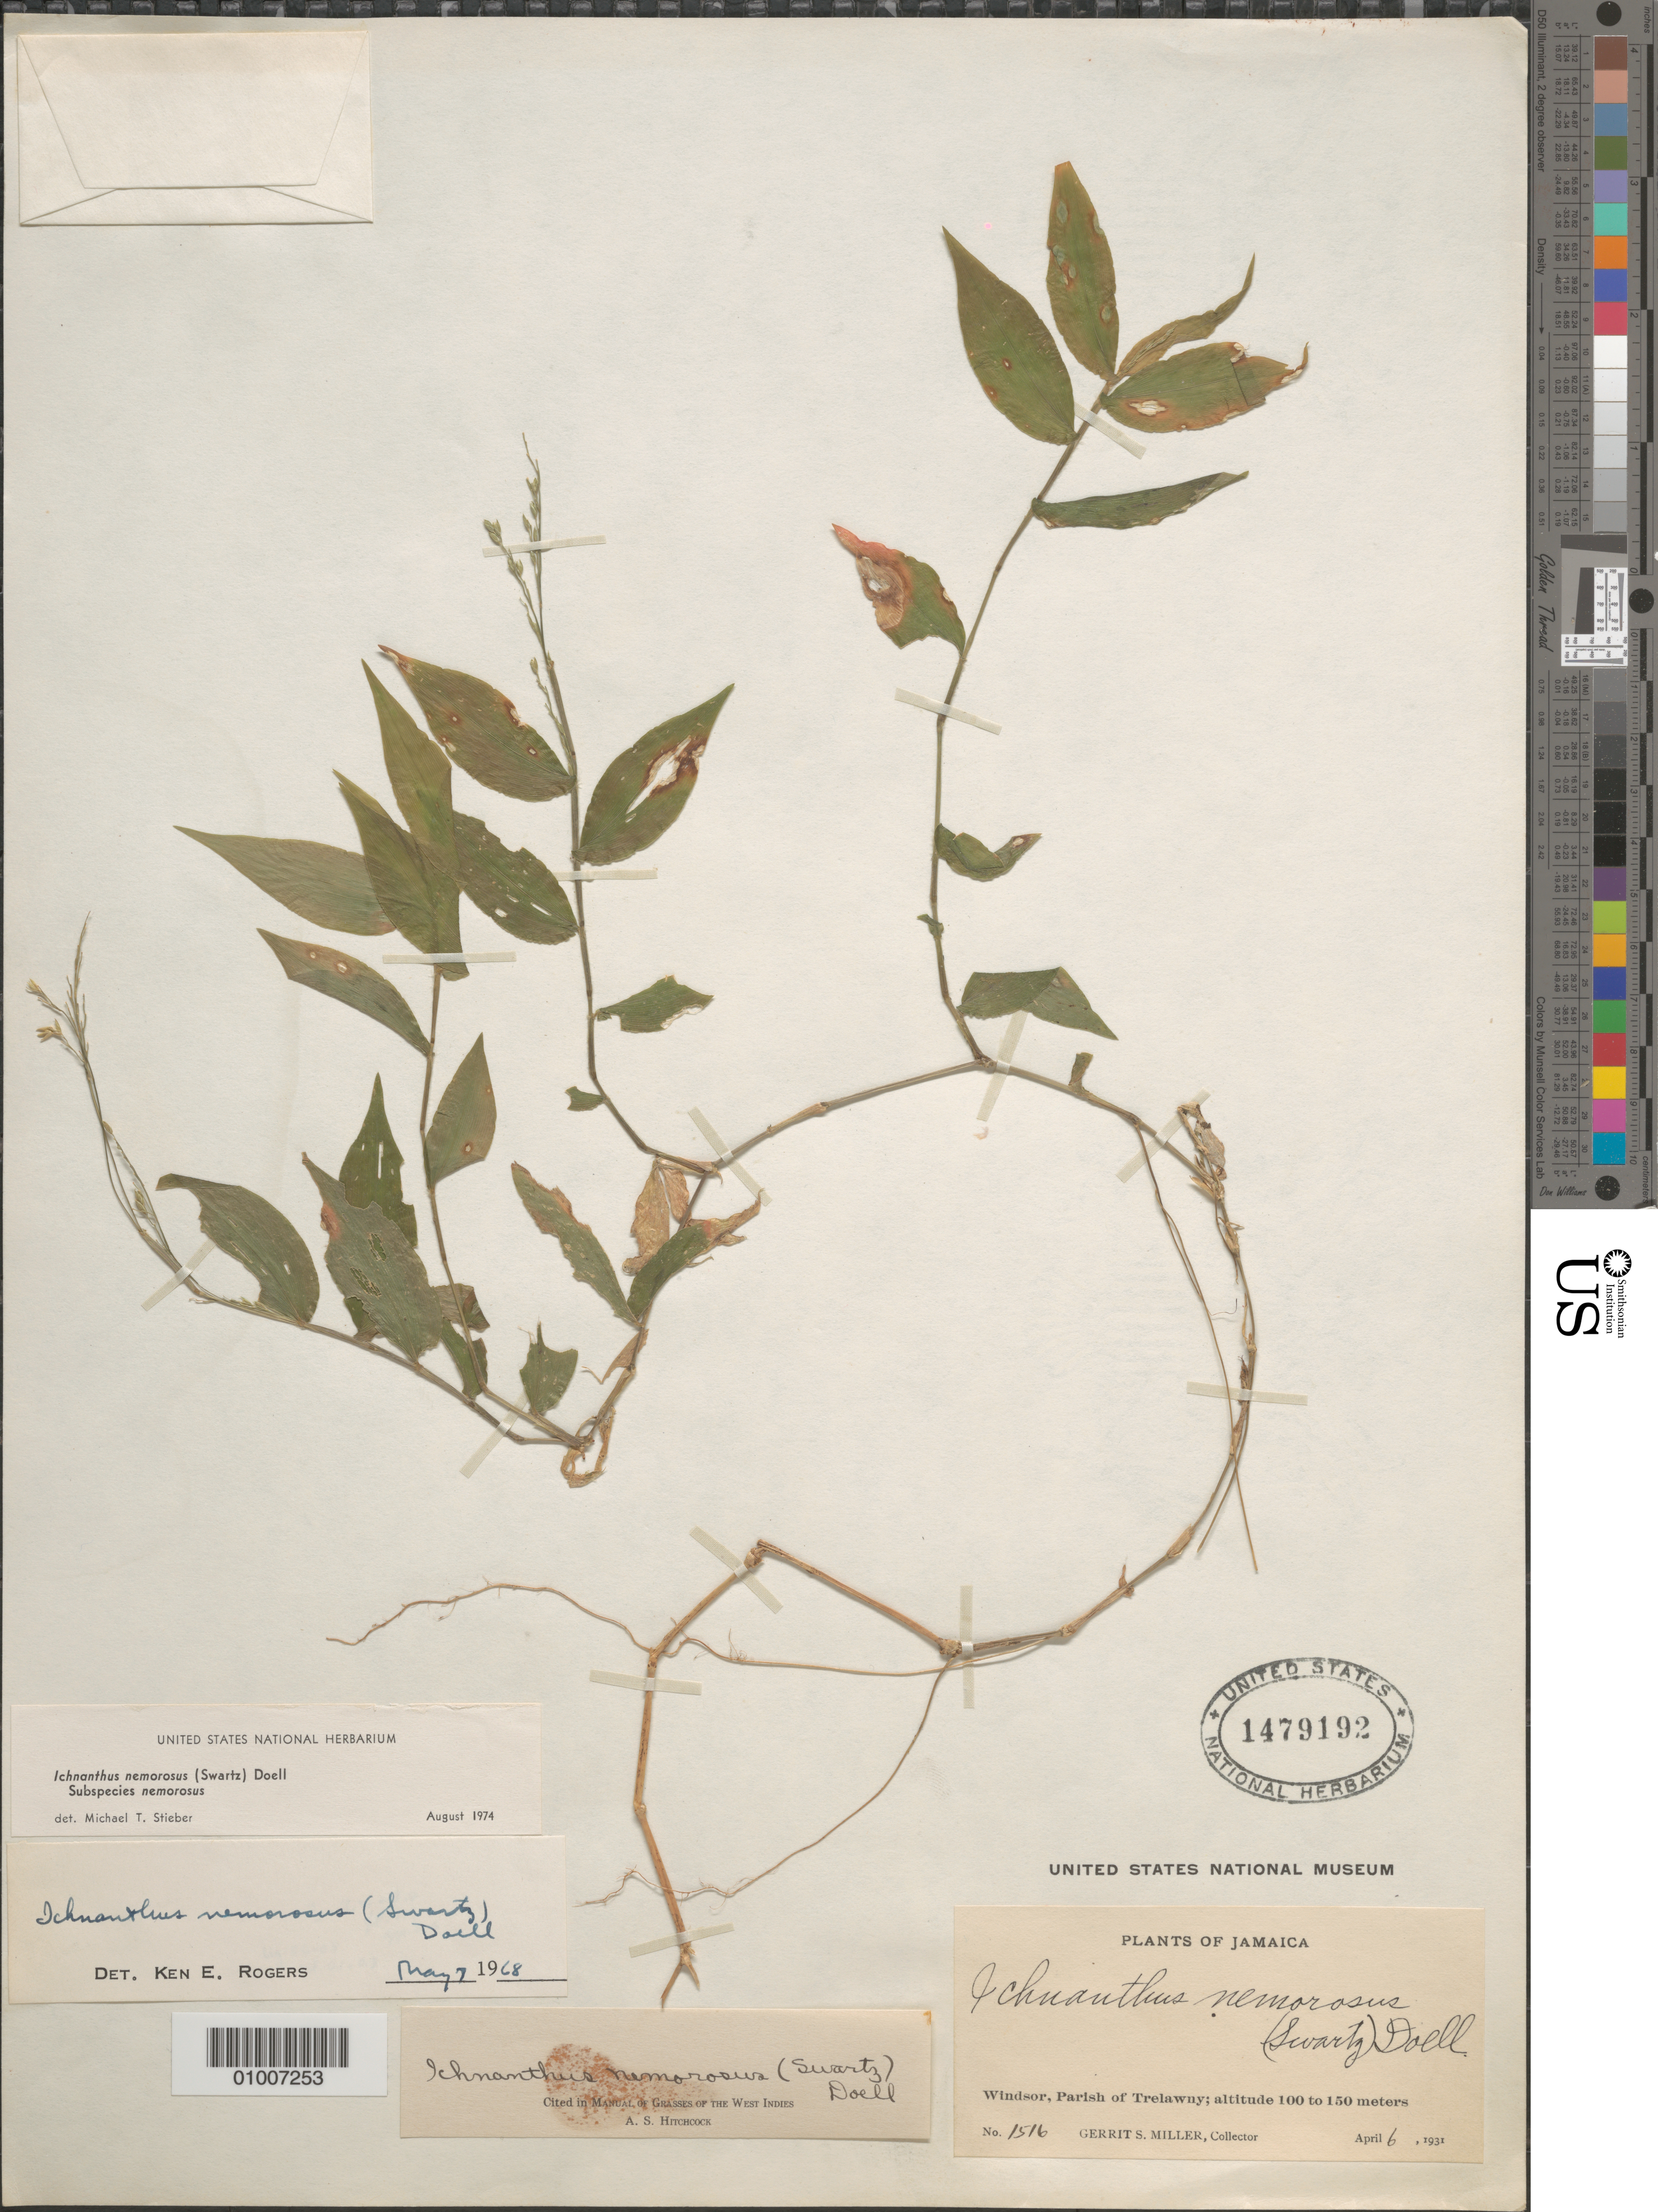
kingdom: Plantae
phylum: Tracheophyta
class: Liliopsida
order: Poales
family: Poaceae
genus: Ichnanthus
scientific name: Ichnanthus nemorosus var. nemorosus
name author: (Sw.) Döll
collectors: G. S. Miller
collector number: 1516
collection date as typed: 06 Apr 1931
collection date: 1931-04-06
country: Jamaica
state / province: Trelawny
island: Jamaica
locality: Parish of Trelawny, Windsor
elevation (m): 100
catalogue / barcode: US 1479192